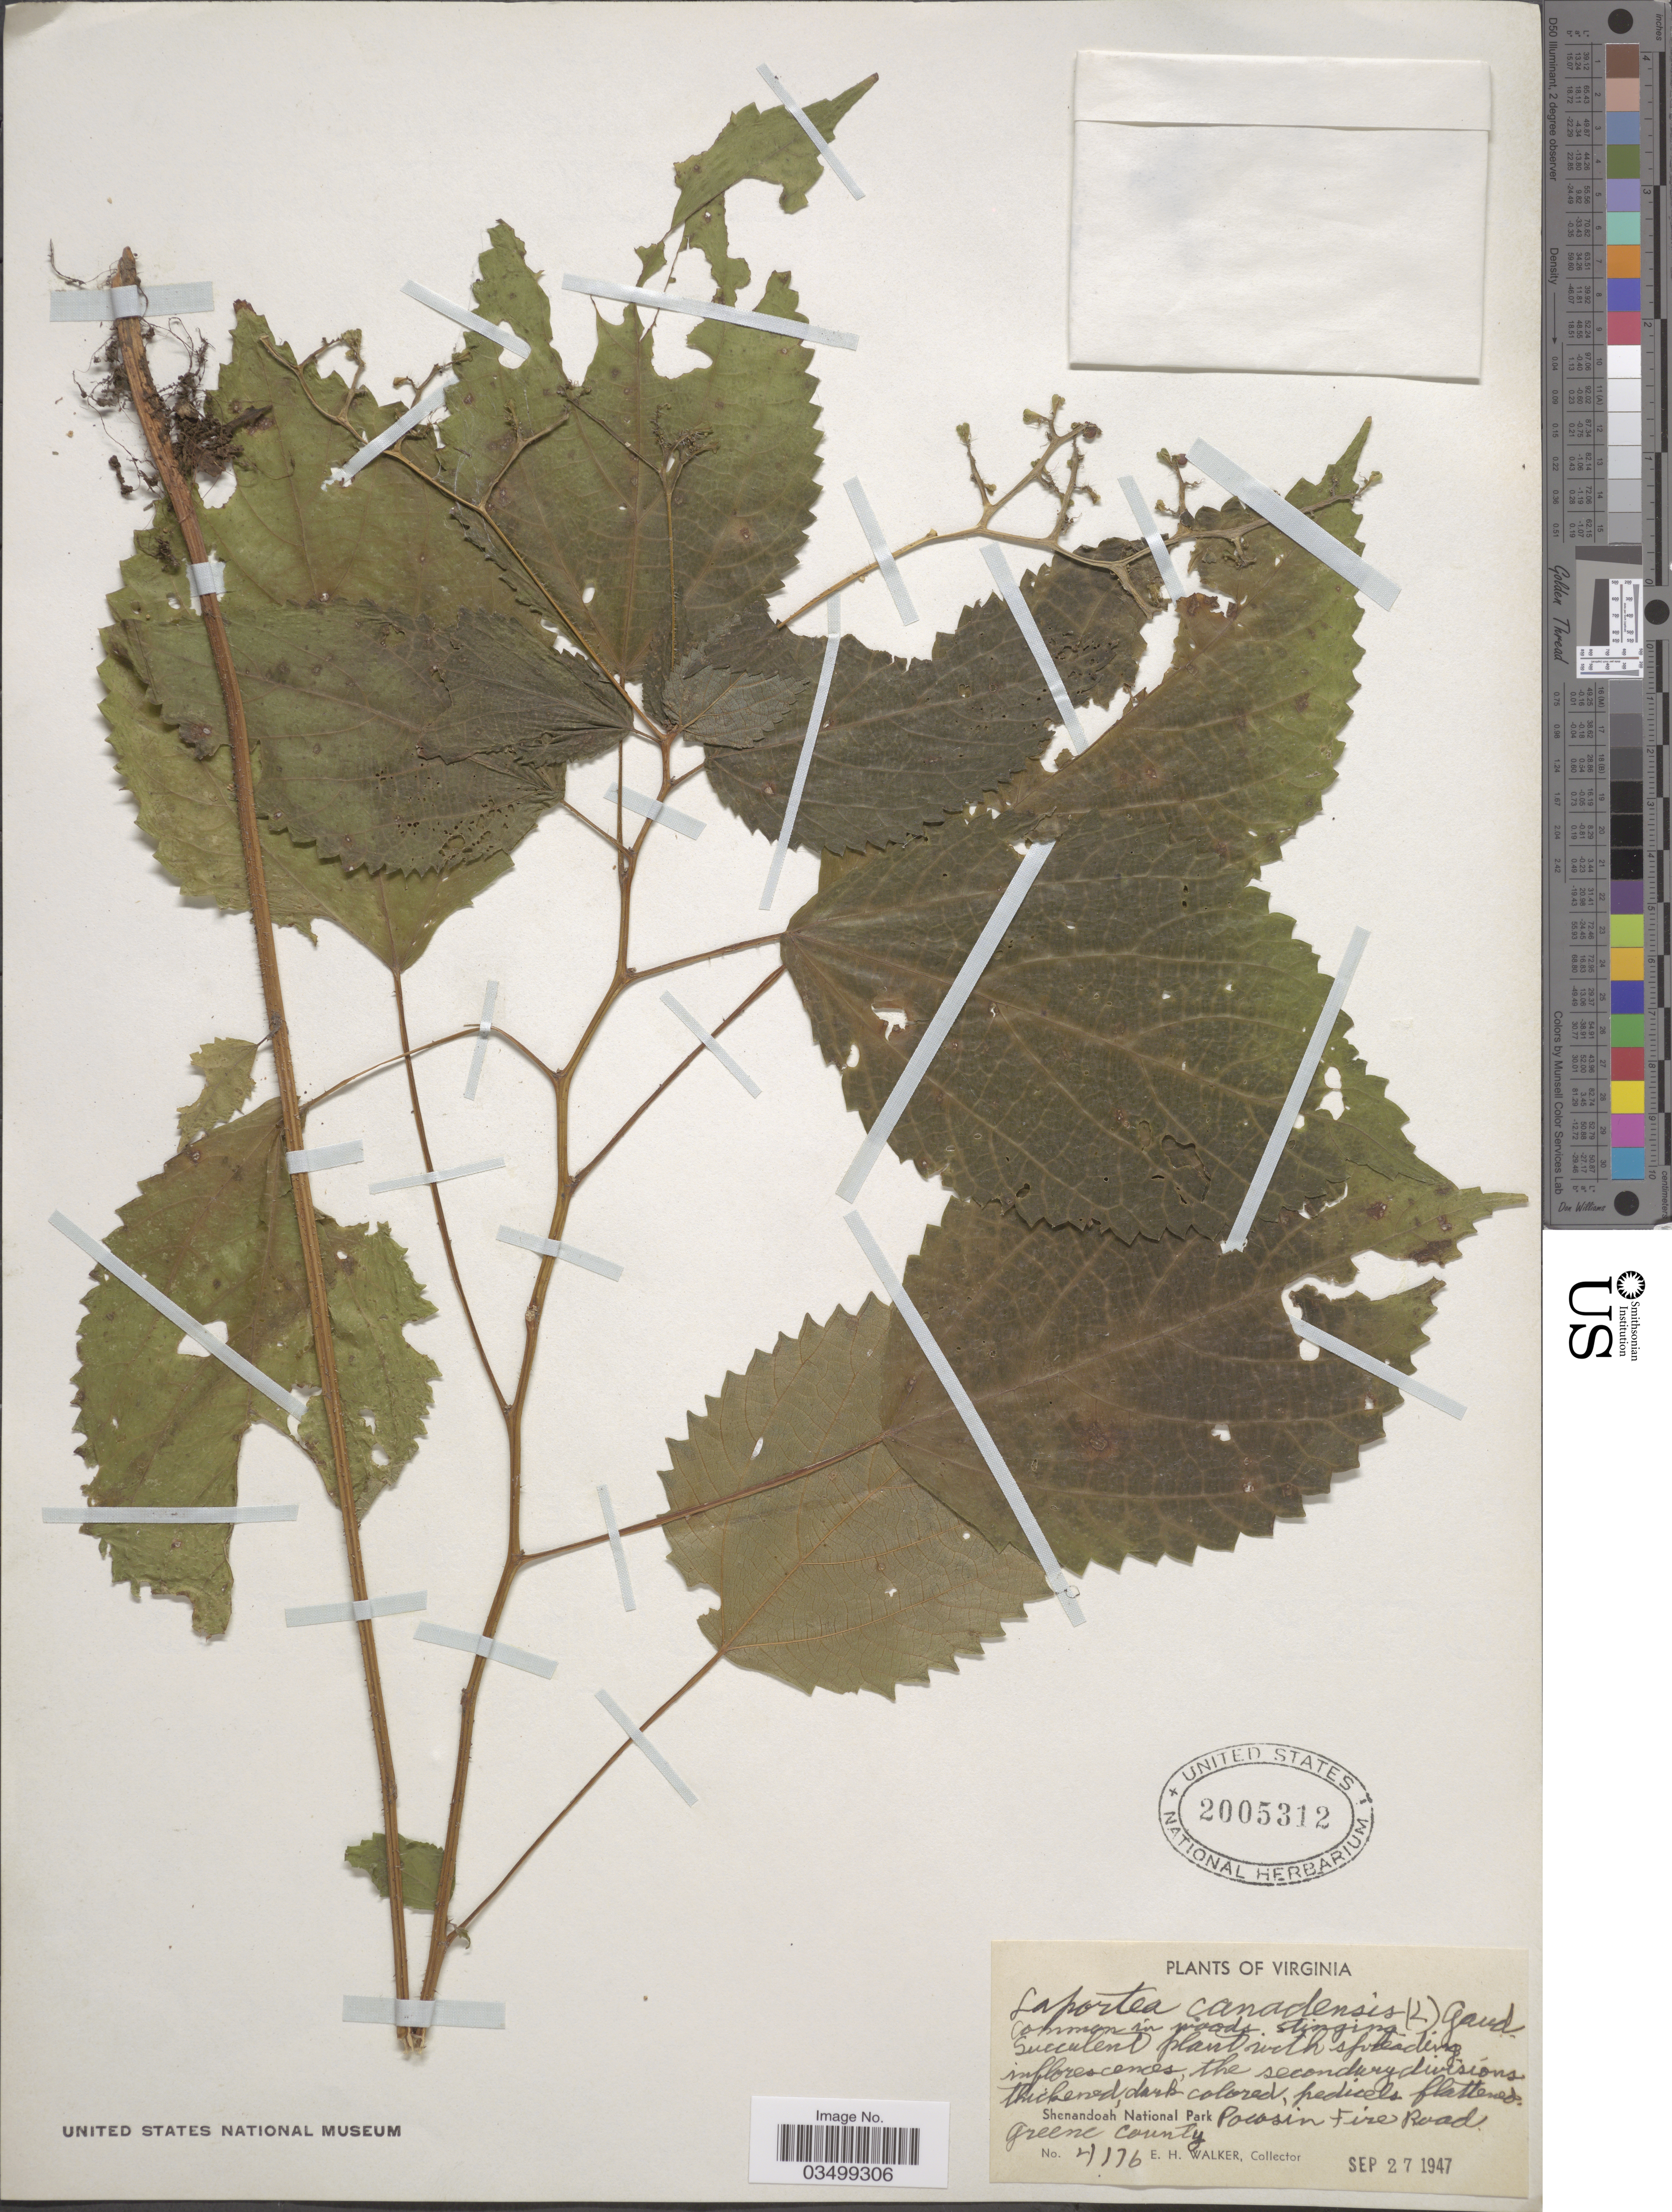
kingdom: Plantae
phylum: Tracheophyta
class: Magnoliopsida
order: Rosales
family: Urticaceae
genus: Laportea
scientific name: Laportea canadensis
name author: (L.) Wedd.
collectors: E. H. Walker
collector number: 4176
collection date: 1947-09-27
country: United States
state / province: Virginia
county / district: Greene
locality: Shenandoah National Park. Pocosin Fire Road. Greene County.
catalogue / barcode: US 2005312